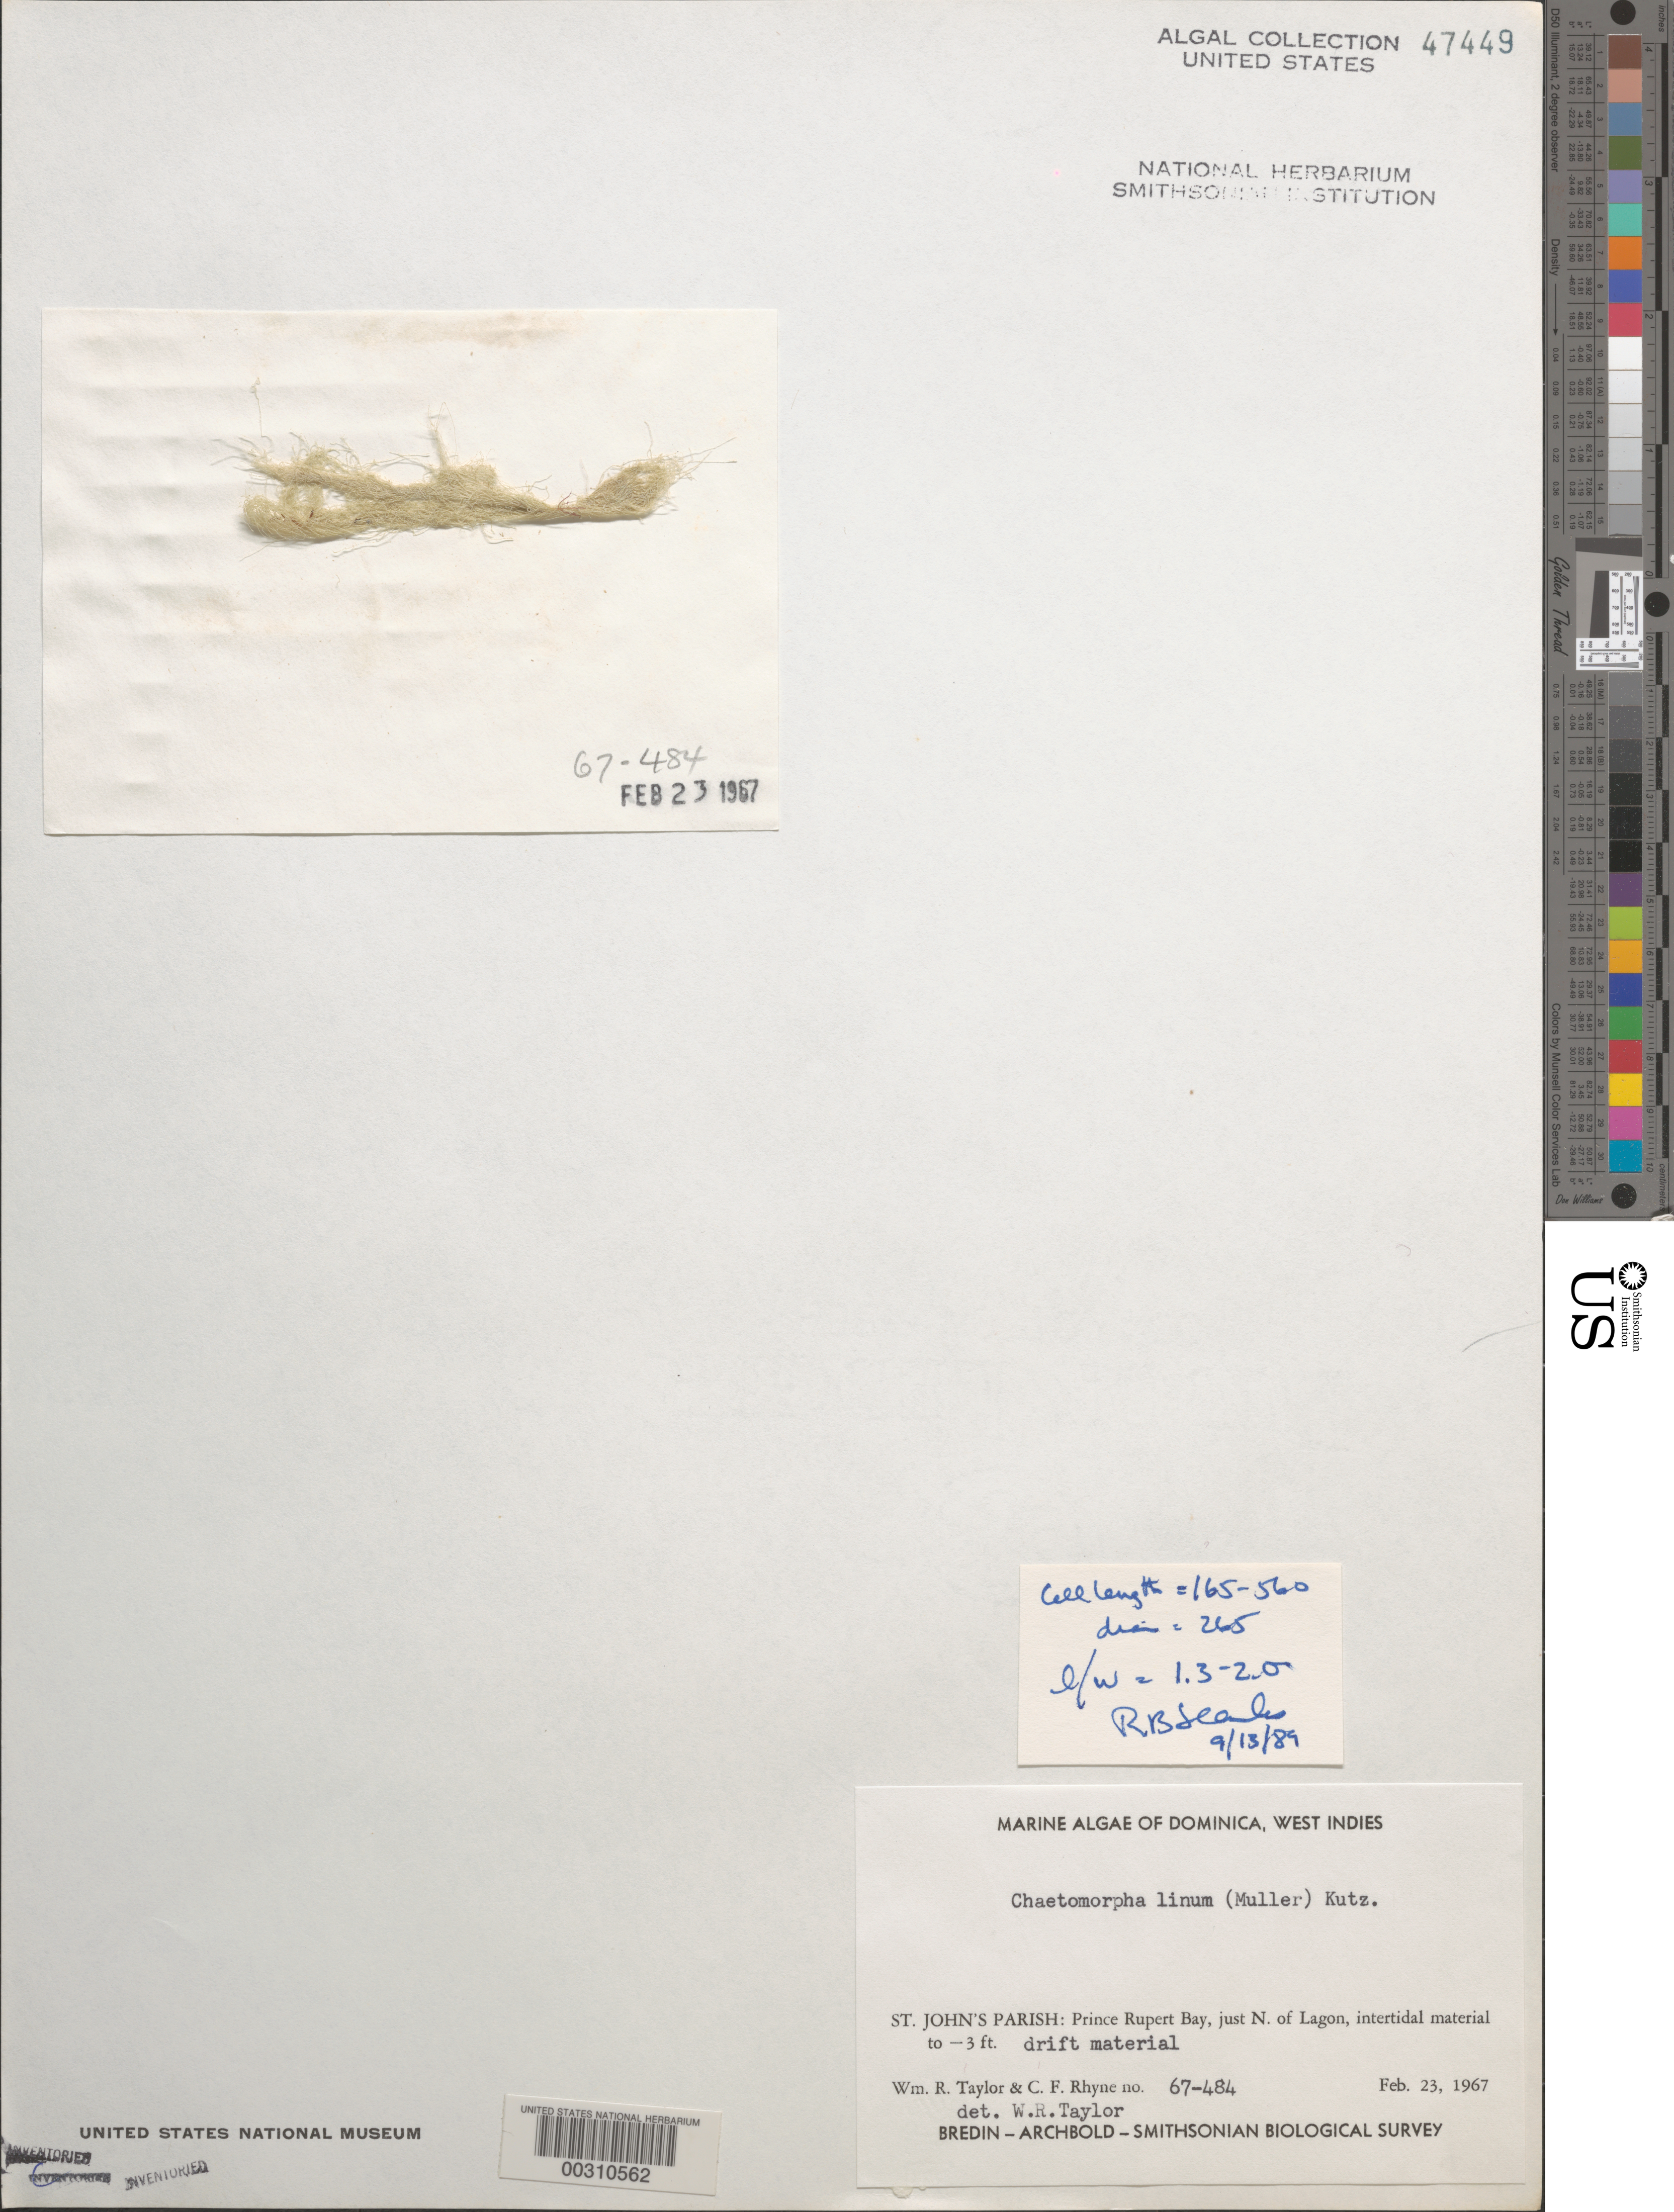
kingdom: Plantae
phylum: Chlorophyta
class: Ulvophyceae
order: Cladophorales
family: Cladophoraceae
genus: Chaetomorpha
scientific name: Chaetomorpha linum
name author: (O.F. Muell.) Kütz.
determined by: Taylor, William R.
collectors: W. R. Taylor & C. Rhyne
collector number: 67-484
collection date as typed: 23 Feb 1967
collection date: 1967-02-23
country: Dominica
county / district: St. John's Parish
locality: Prince Rupert Bay, just north of Lagon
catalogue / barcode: US 47449